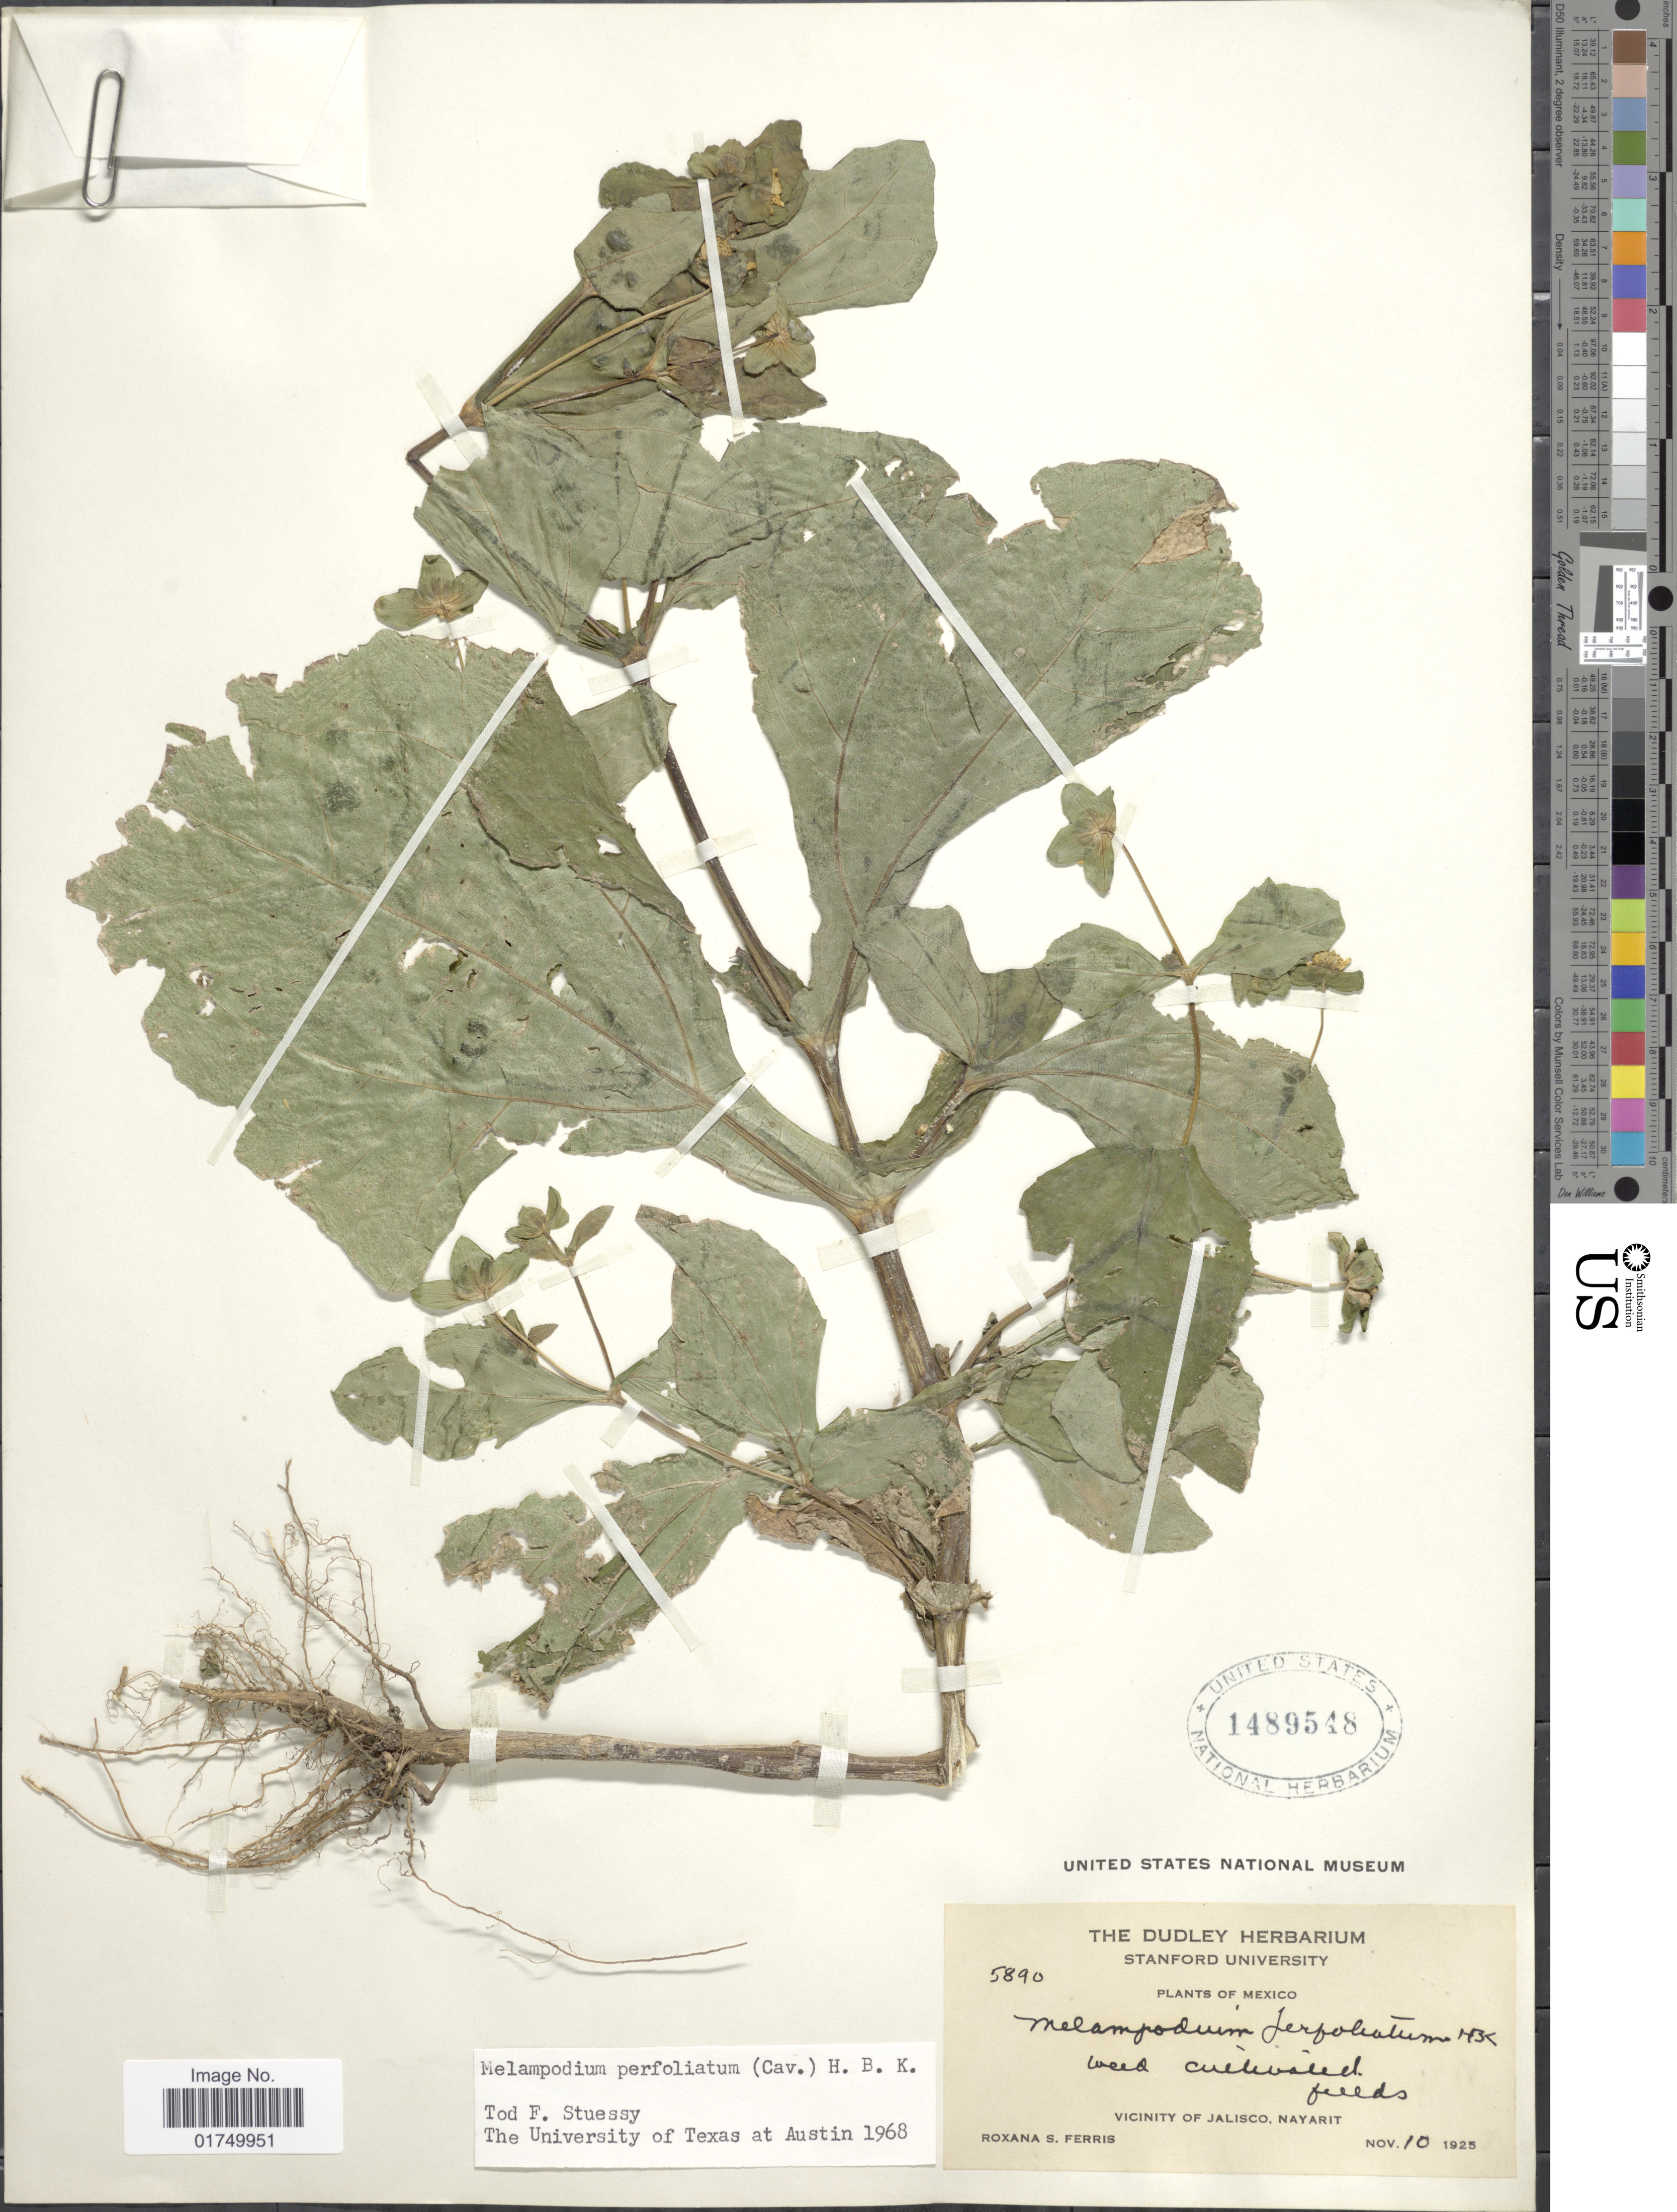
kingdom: Plantae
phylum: Tracheophyta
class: Magnoliopsida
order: Asterales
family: Asteraceae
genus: Melampodium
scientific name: Melampodium perfoliatum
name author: (Cav.) Kunth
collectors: R. S. Ferris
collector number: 5890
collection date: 1925-11-10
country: Mexico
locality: Weed cultivated fields. Vicinity of Jalisco, Nayarit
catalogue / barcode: US 1489548